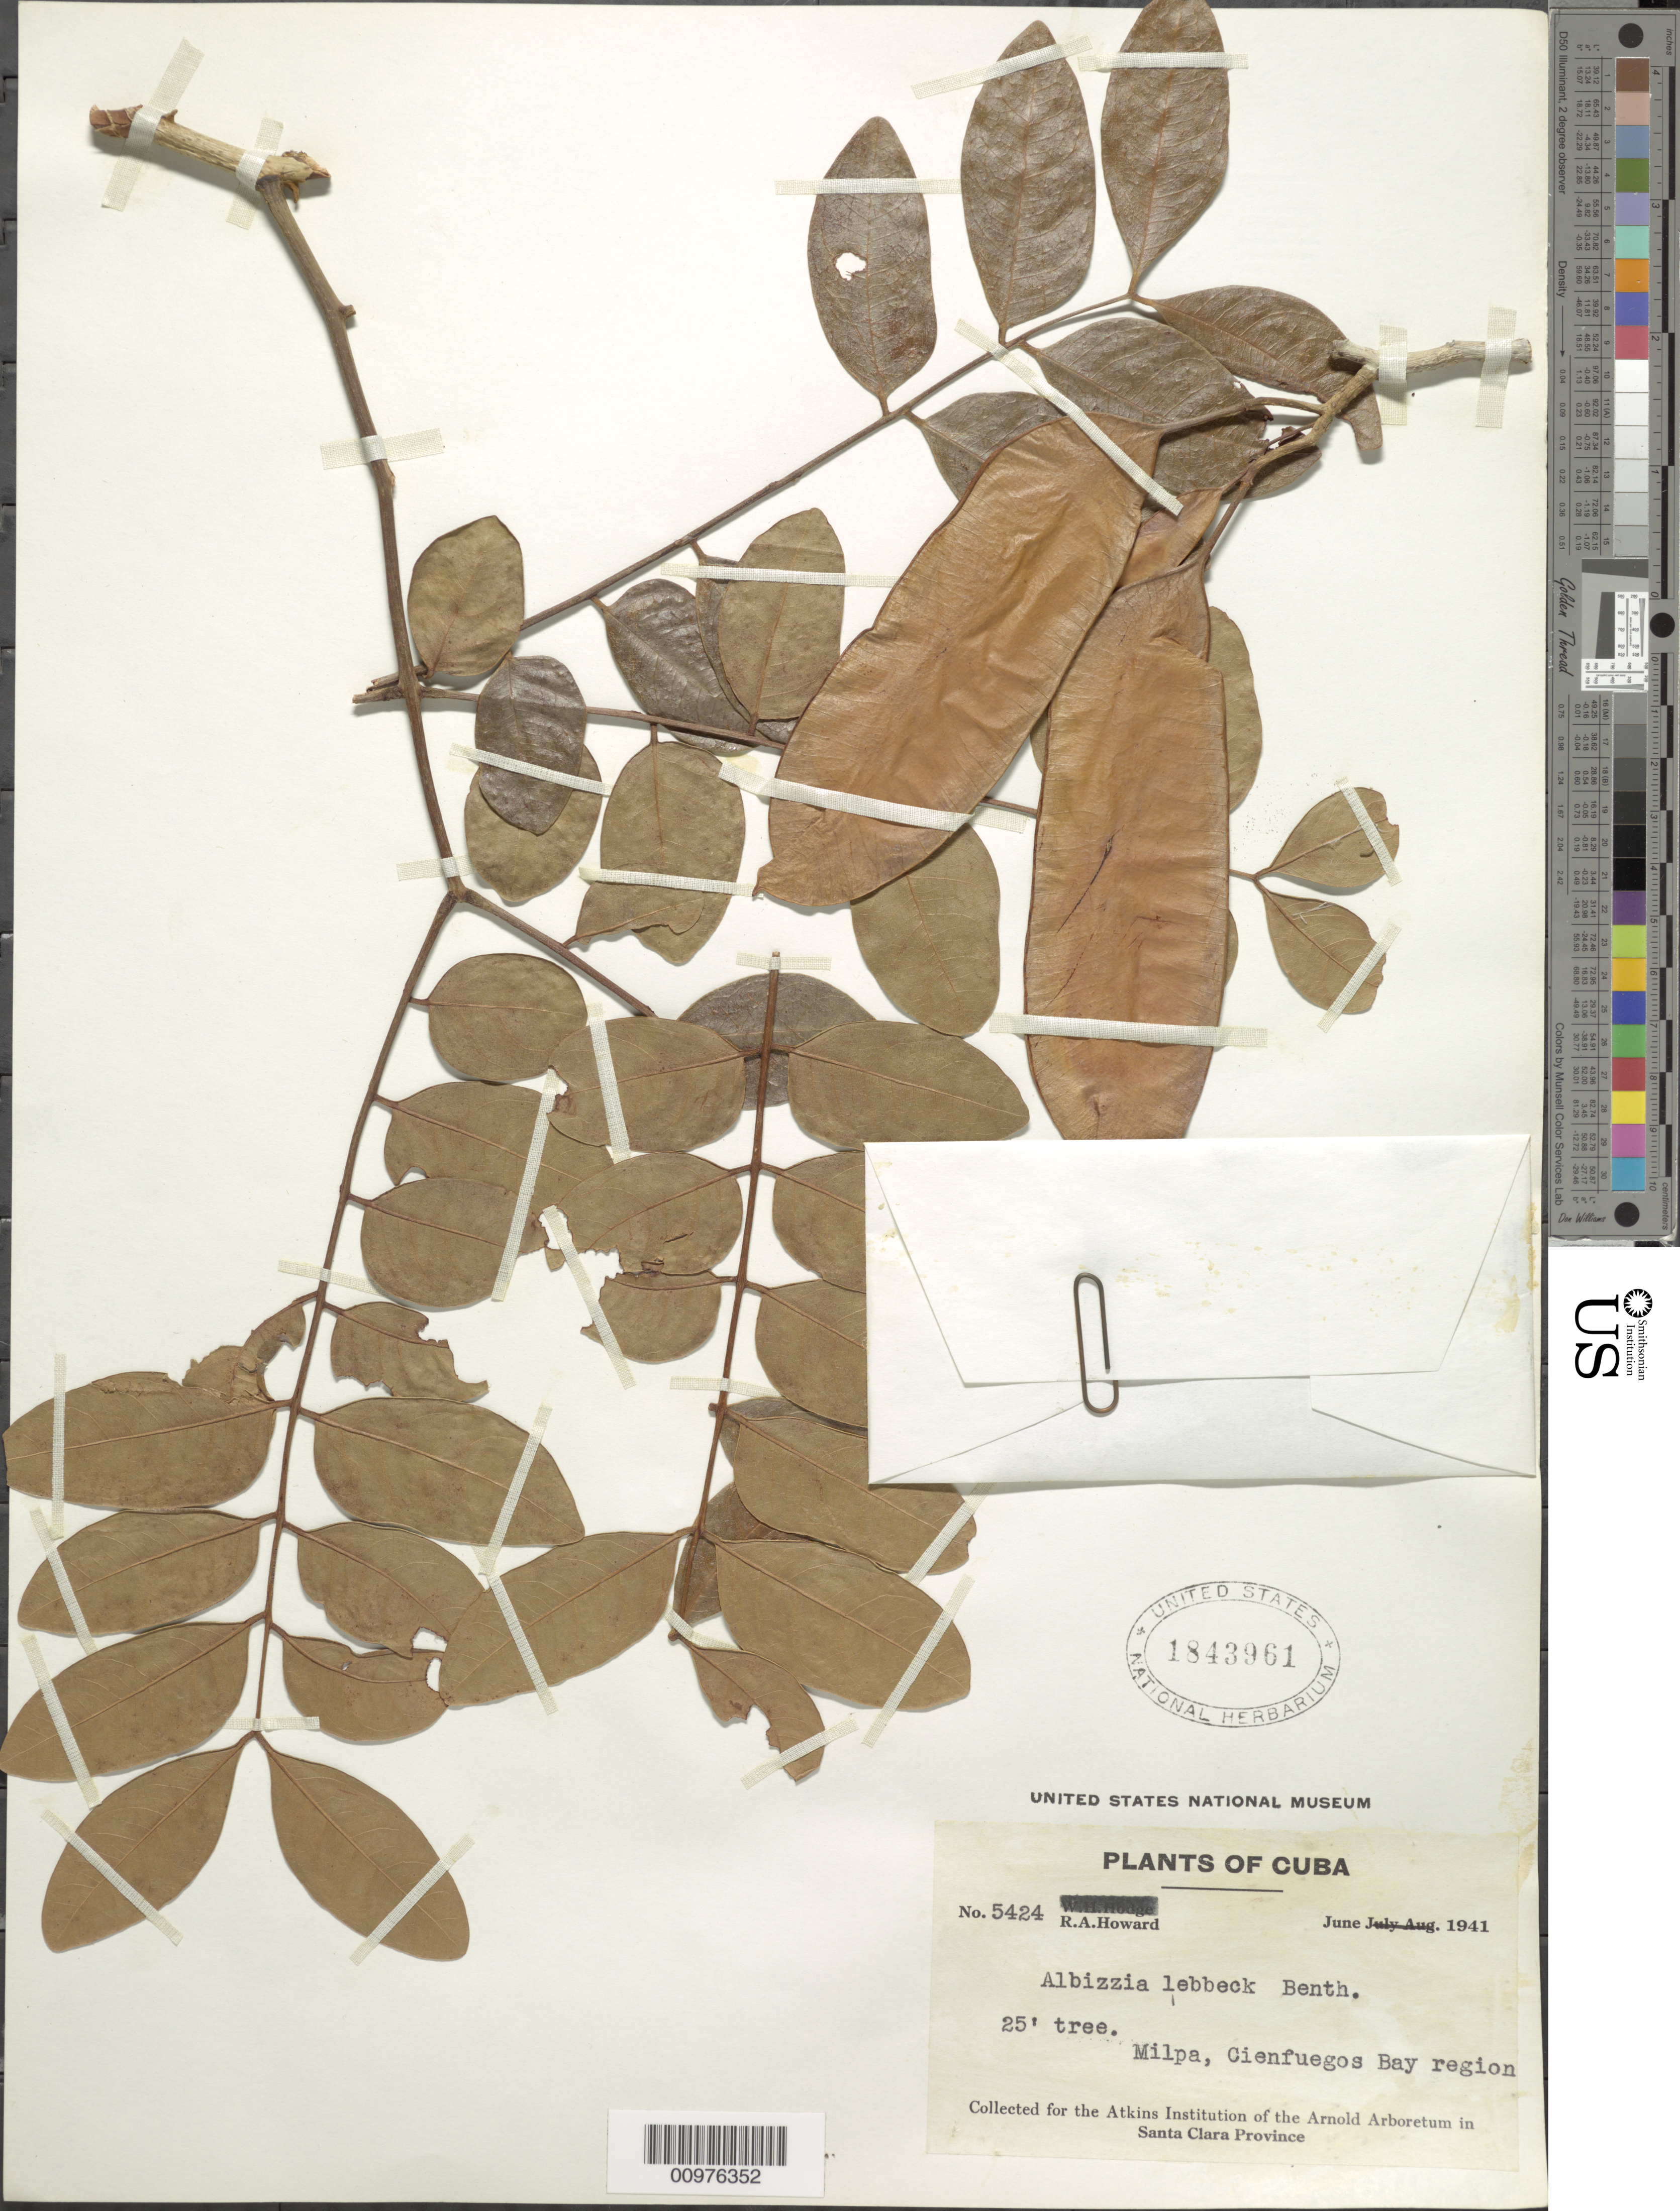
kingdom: Plantae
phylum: Tracheophyta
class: Magnoliopsida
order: Fabales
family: Fabaceae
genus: Albizia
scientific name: Albizia lebbeck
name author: (L.) Benth.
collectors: R. A. Howard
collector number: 5424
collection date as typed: Jun 1941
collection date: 1941-06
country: Cuba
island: Cuba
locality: Milpa, Cienfuegos Bay Region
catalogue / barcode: US 1843961